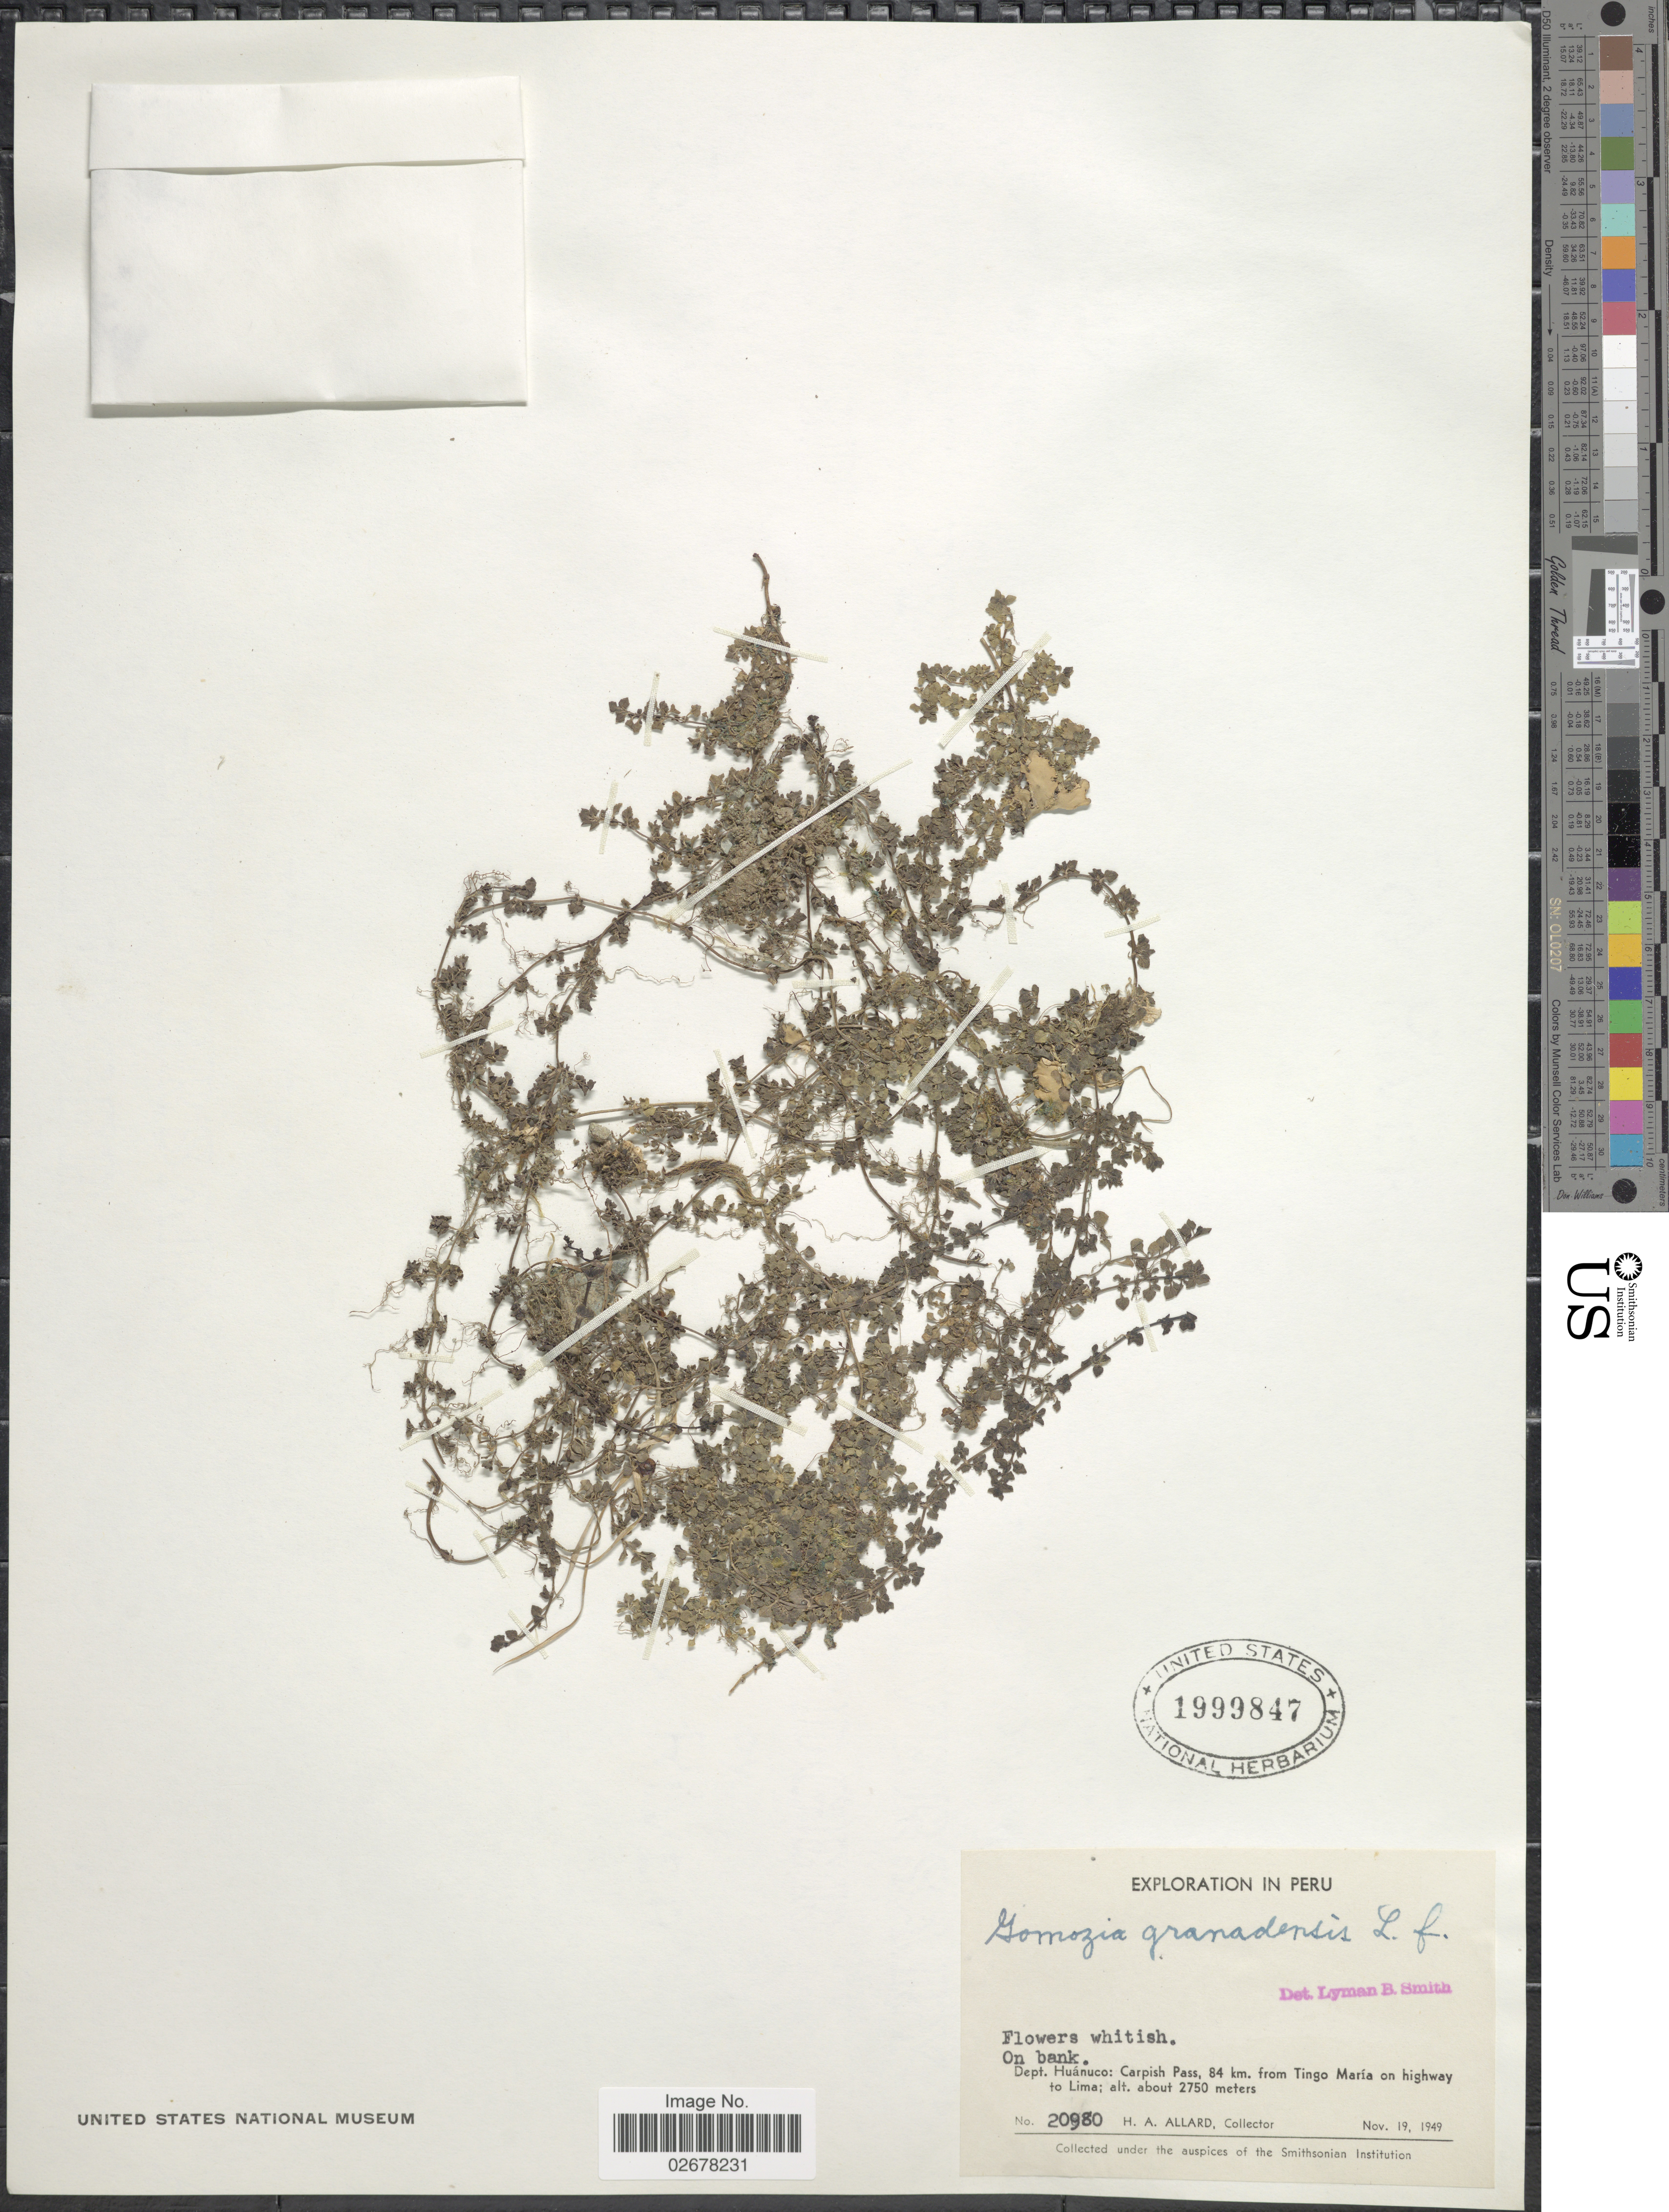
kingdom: Plantae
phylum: Tracheophyta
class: Magnoliopsida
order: Gentianales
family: Rubiaceae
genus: Nertera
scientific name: Nertera depressa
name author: Banks & Sol. ex Gaertn.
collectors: H. A. Allard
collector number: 20980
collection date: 1949-11-19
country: Peru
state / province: Huánuco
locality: On bank, Carpish Pass, 84 km. from Tingo Maria on highway to Lima.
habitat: on bank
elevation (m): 2750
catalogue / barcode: US 1999847